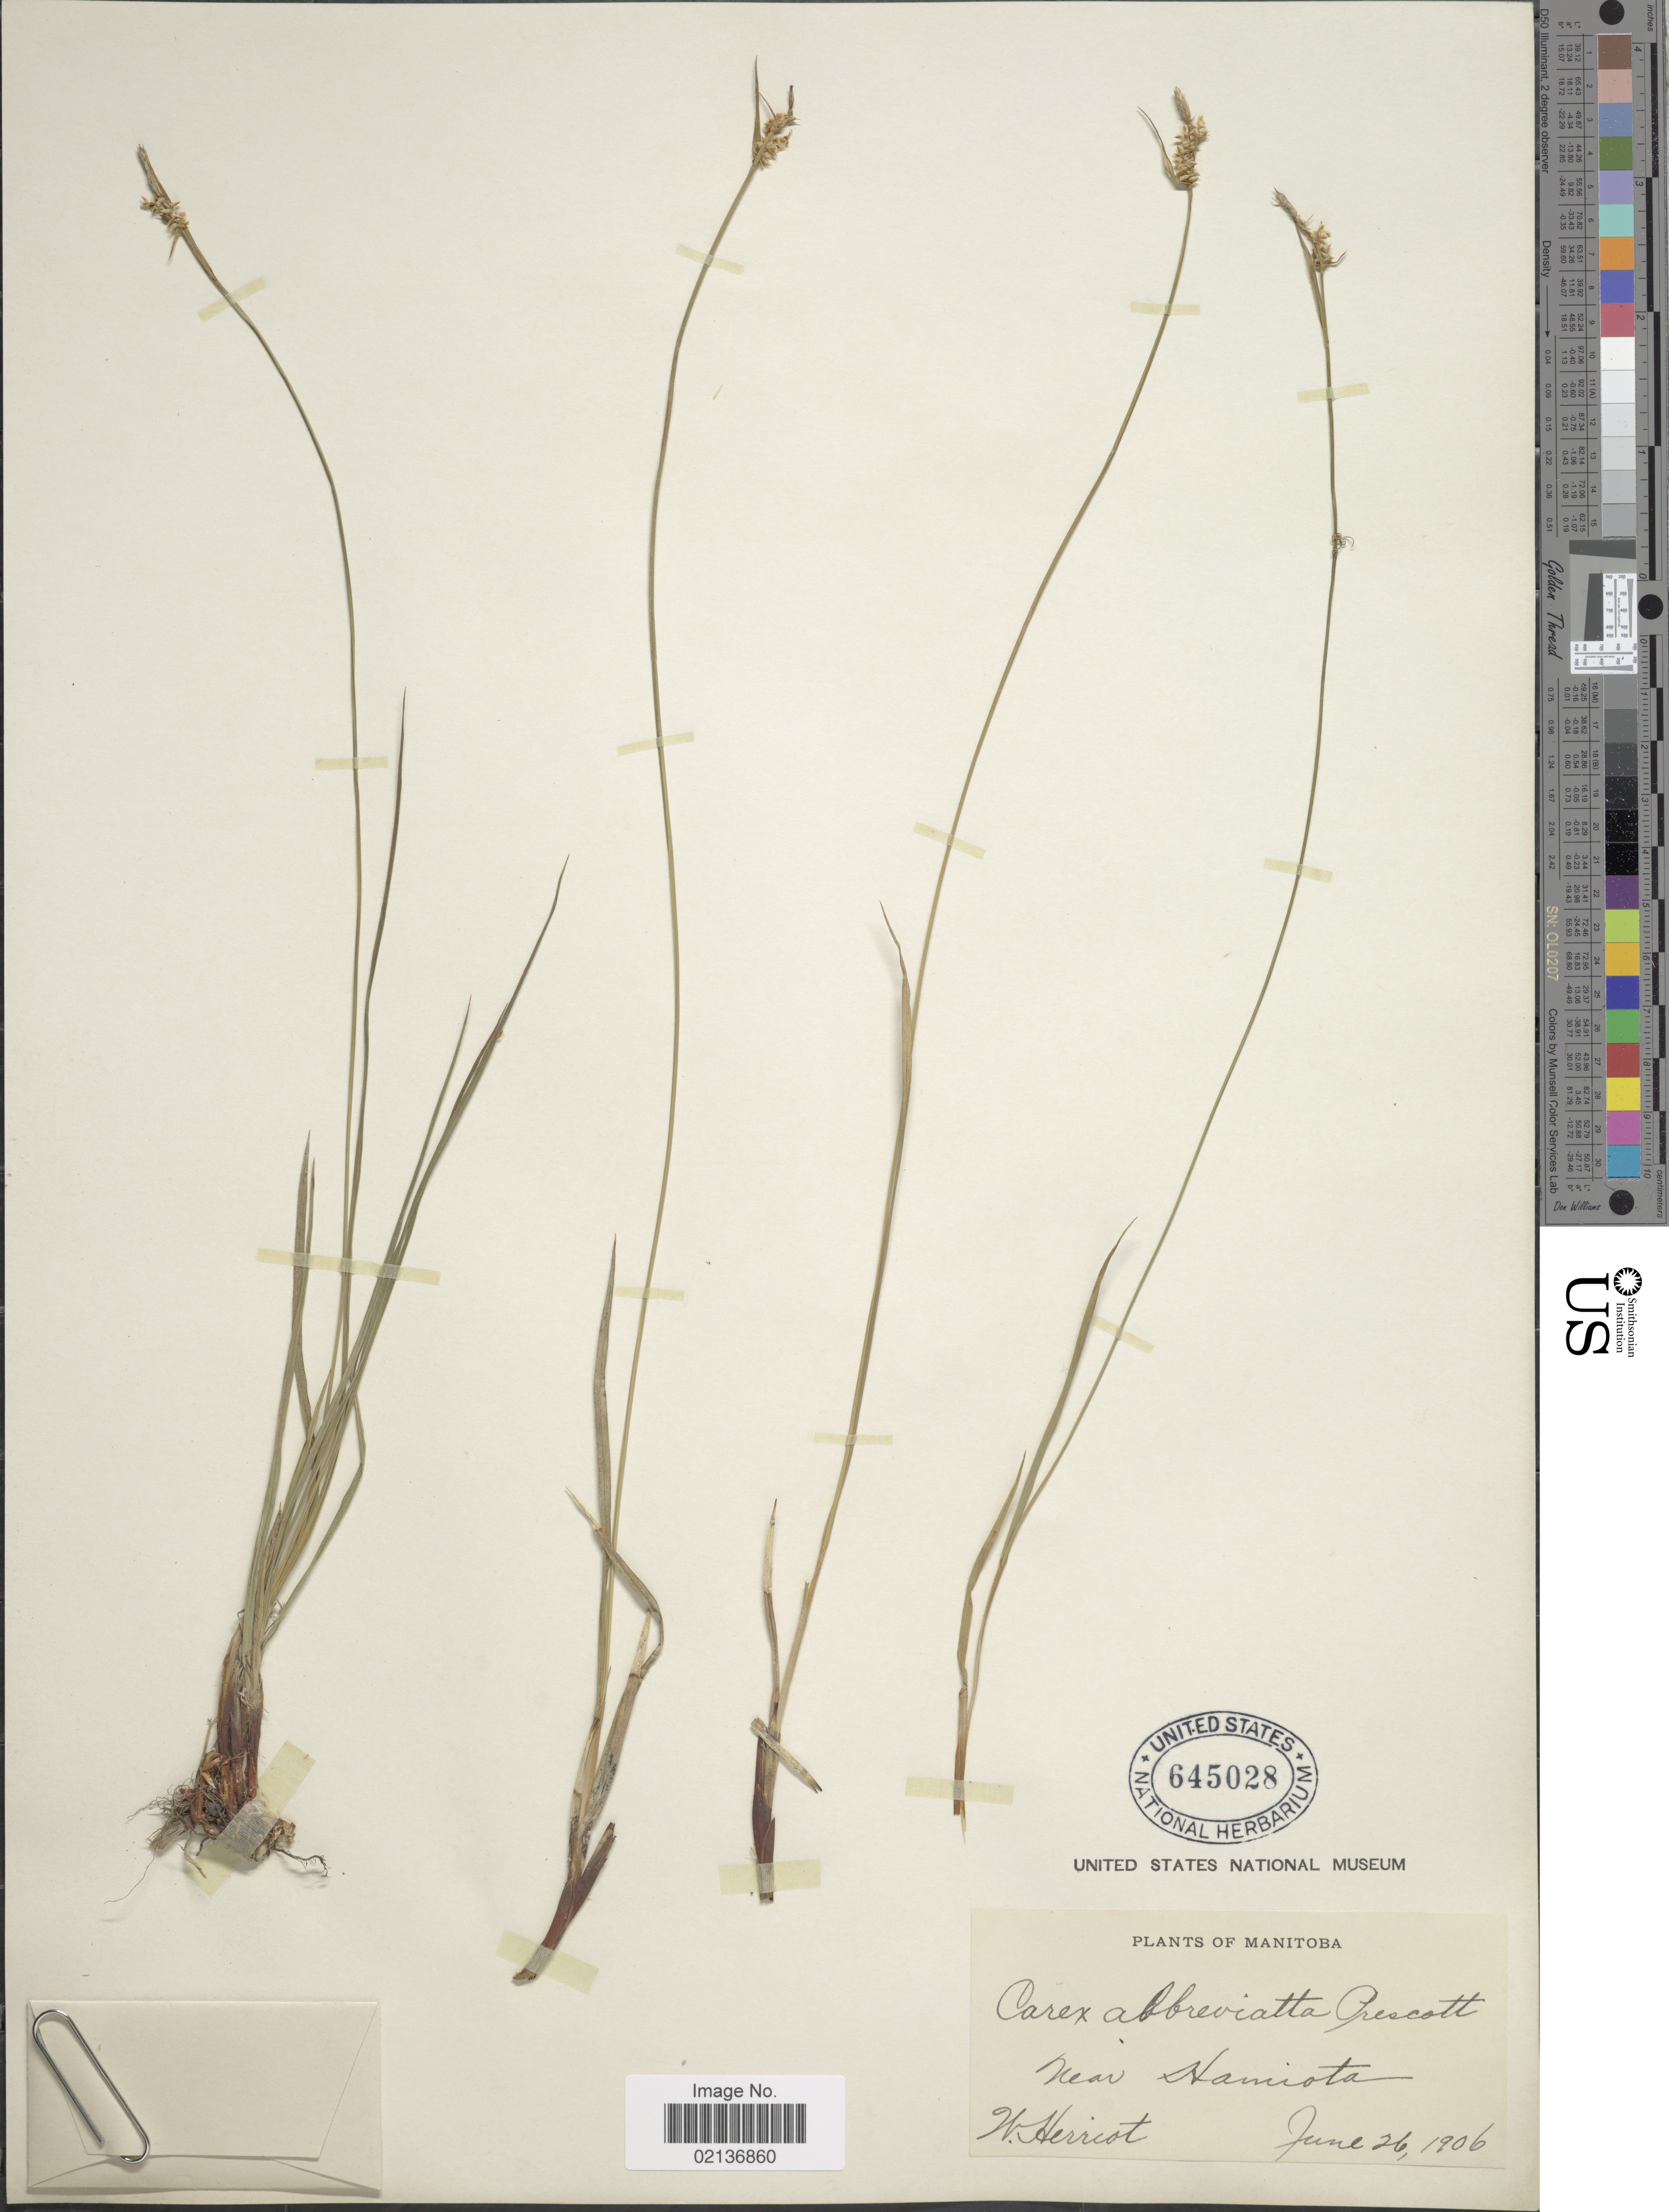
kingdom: Plantae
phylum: Tracheophyta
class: Liliopsida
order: Poales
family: Cyperaceae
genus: Carex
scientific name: Carex torreyi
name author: Tuck.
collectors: W. Herriot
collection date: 1906-06-26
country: Canada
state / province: Manitoba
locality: Near Hamiota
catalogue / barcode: US 645028